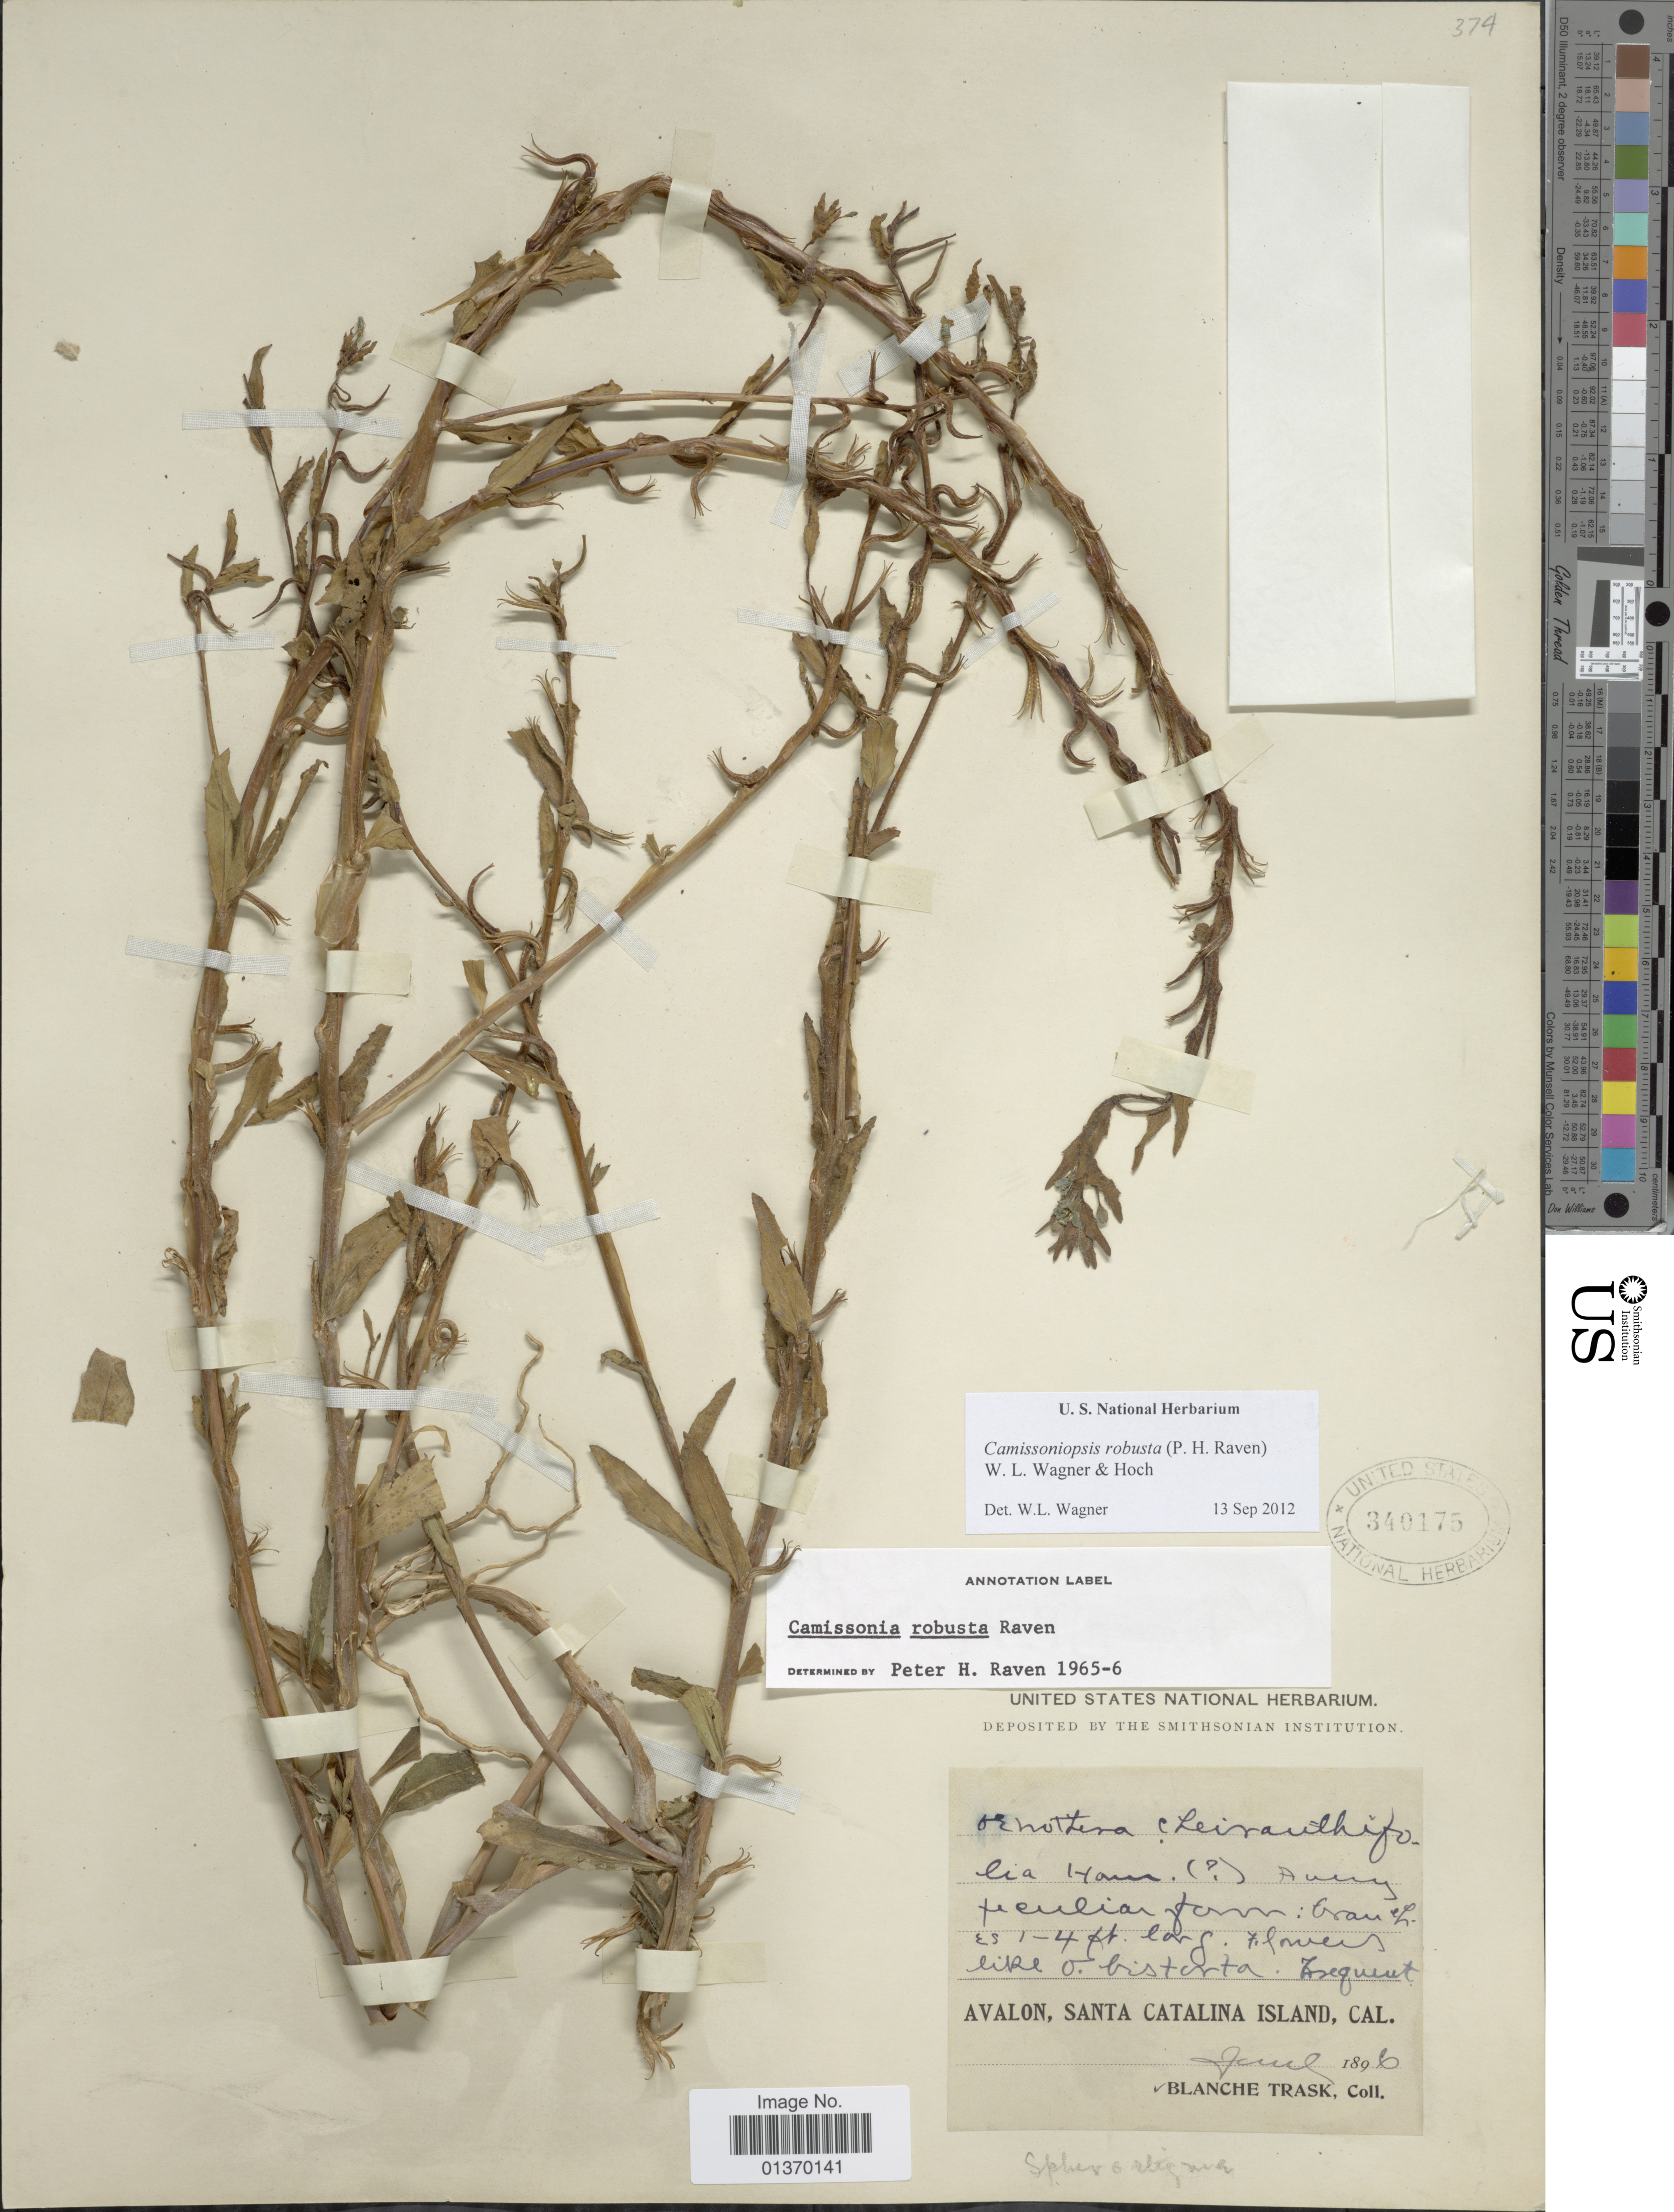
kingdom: Plantae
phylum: Tracheophyta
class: Magnoliopsida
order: Myrtales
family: Onagraceae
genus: Camissoniopsis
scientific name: Camissoniopsis robusta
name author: (P.H. Raven) W.L. Wagner & Hoch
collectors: B. Trask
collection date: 1896-06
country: United States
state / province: California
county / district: Los Angeles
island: Santa Catalina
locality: Avalon, Santa Catalina Island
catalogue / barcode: US 340175